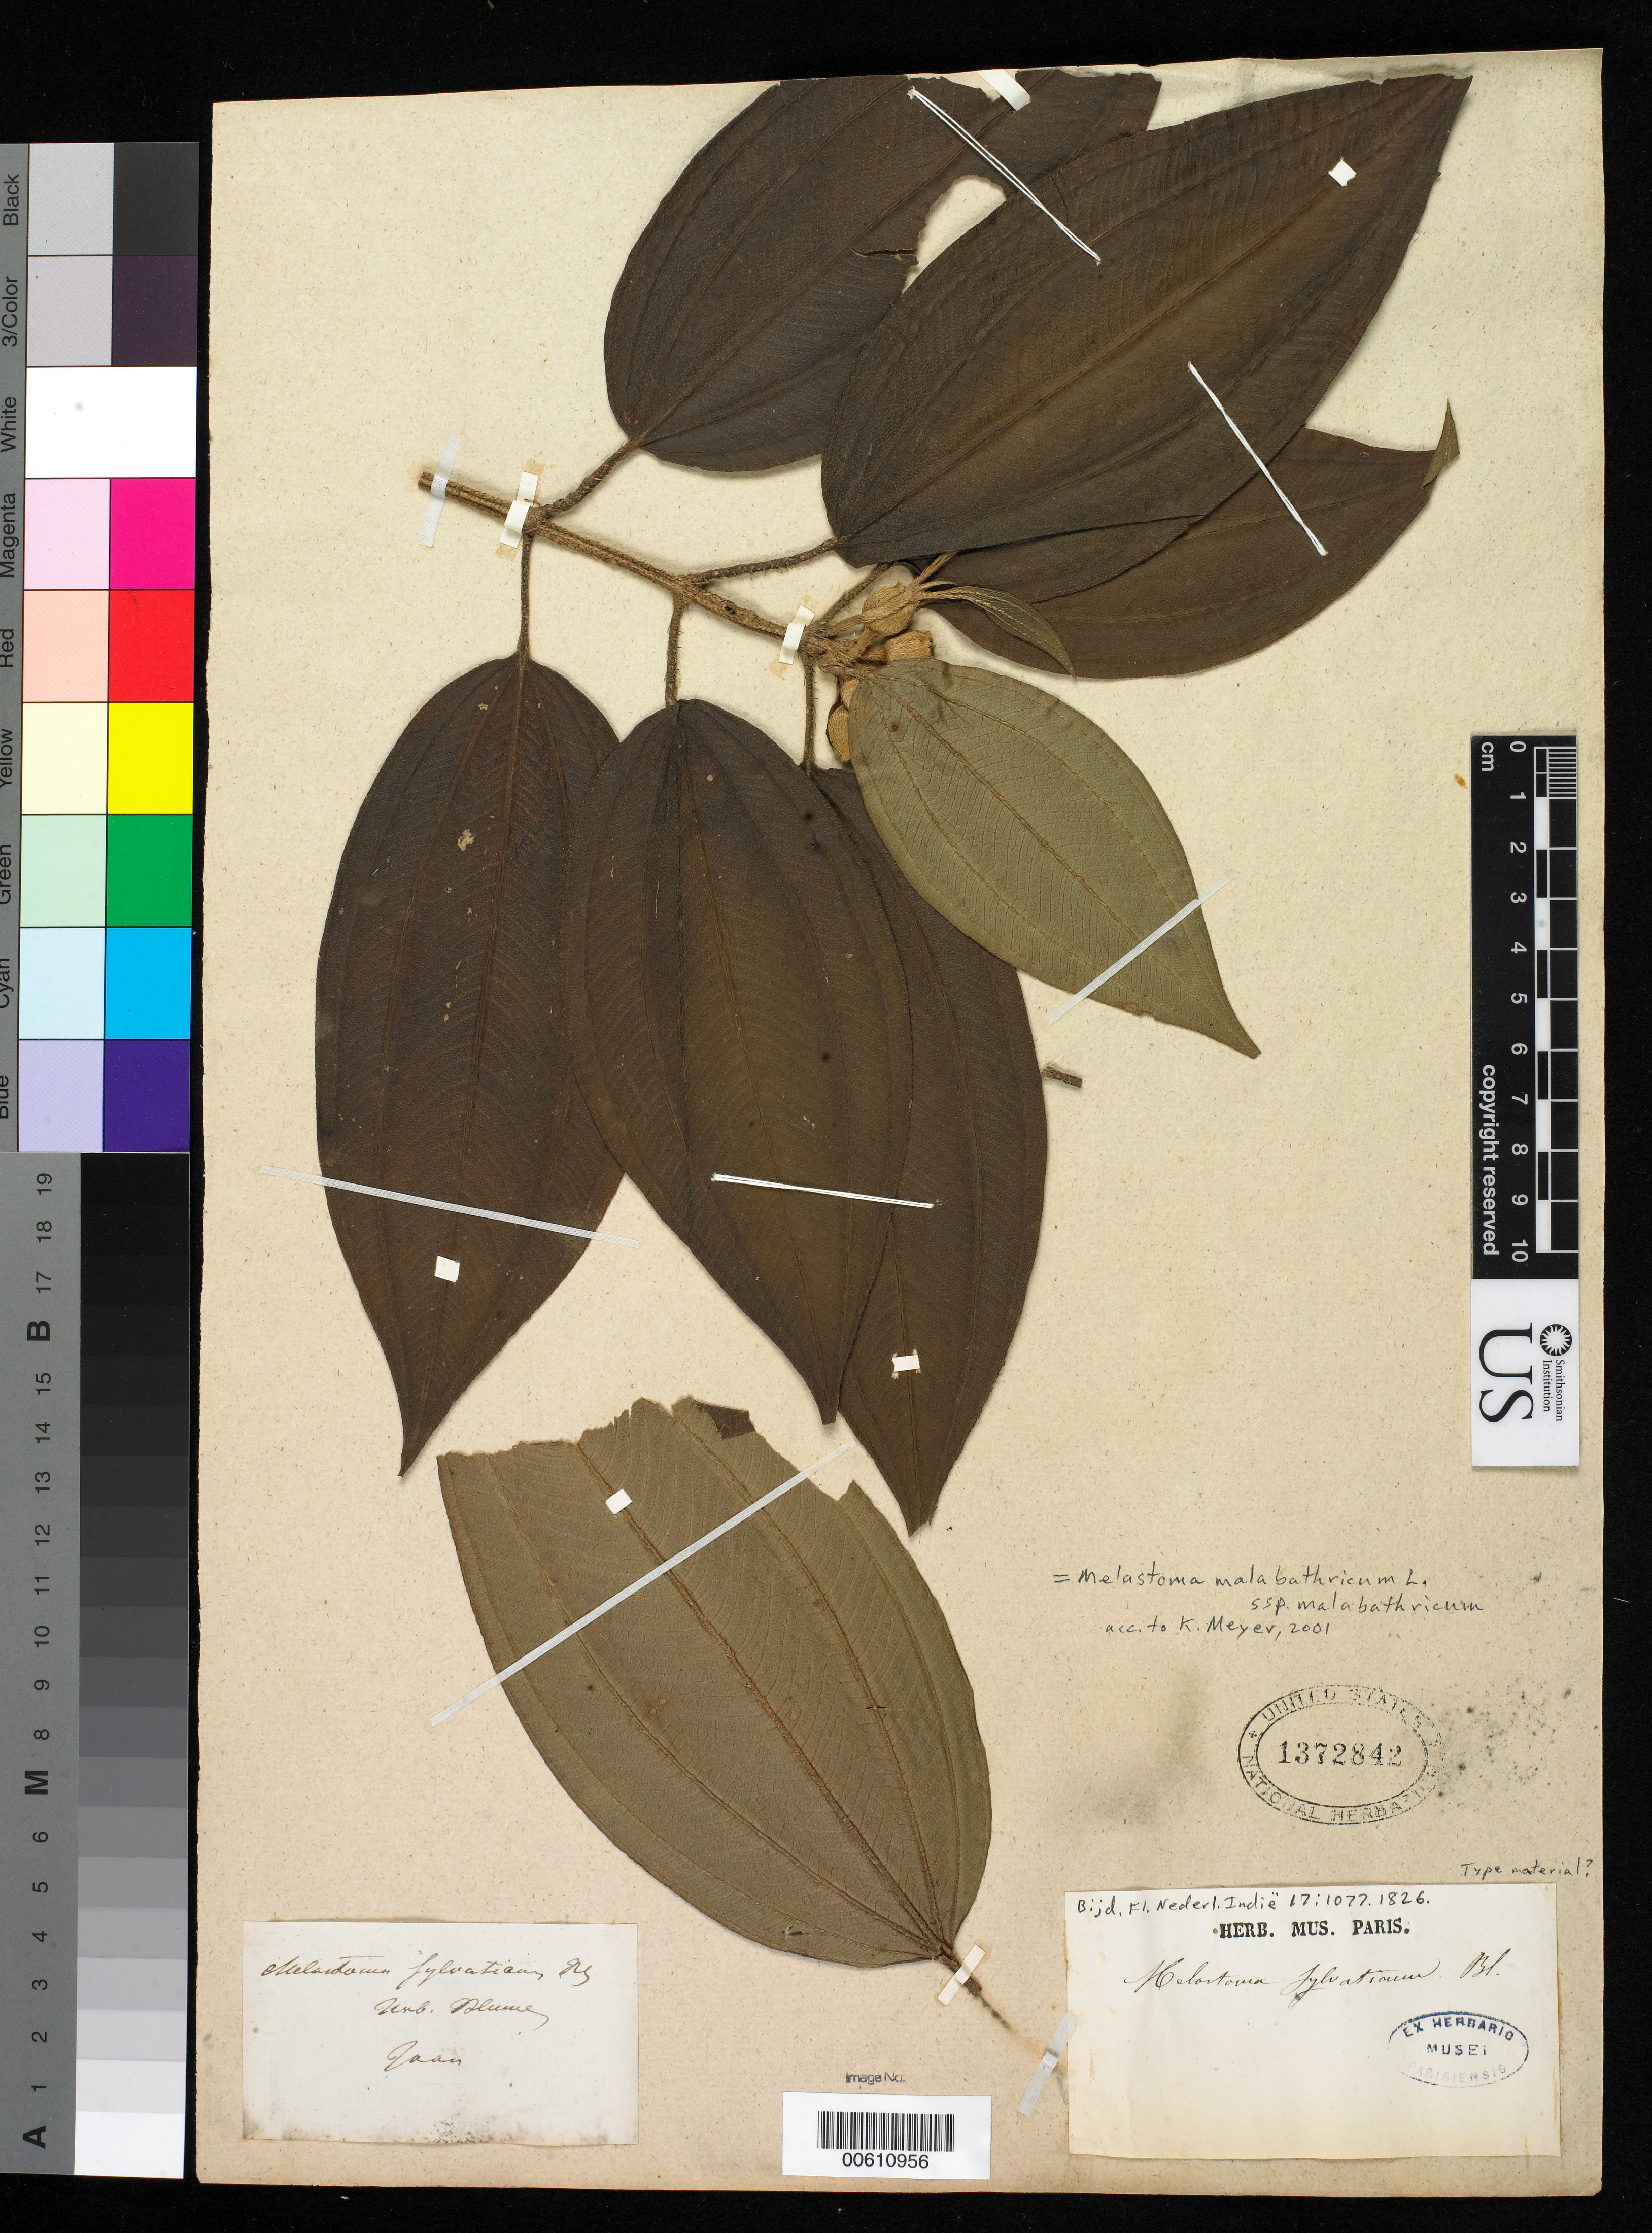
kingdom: Plantae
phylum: Tracheophyta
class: Magnoliopsida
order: Myrtales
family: Melastomataceae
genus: Melastoma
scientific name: Melastoma sylvaticum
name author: Blume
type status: Type Material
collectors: ex herb. C.L. Blume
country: Indonesia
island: Java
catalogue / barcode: US 1372842